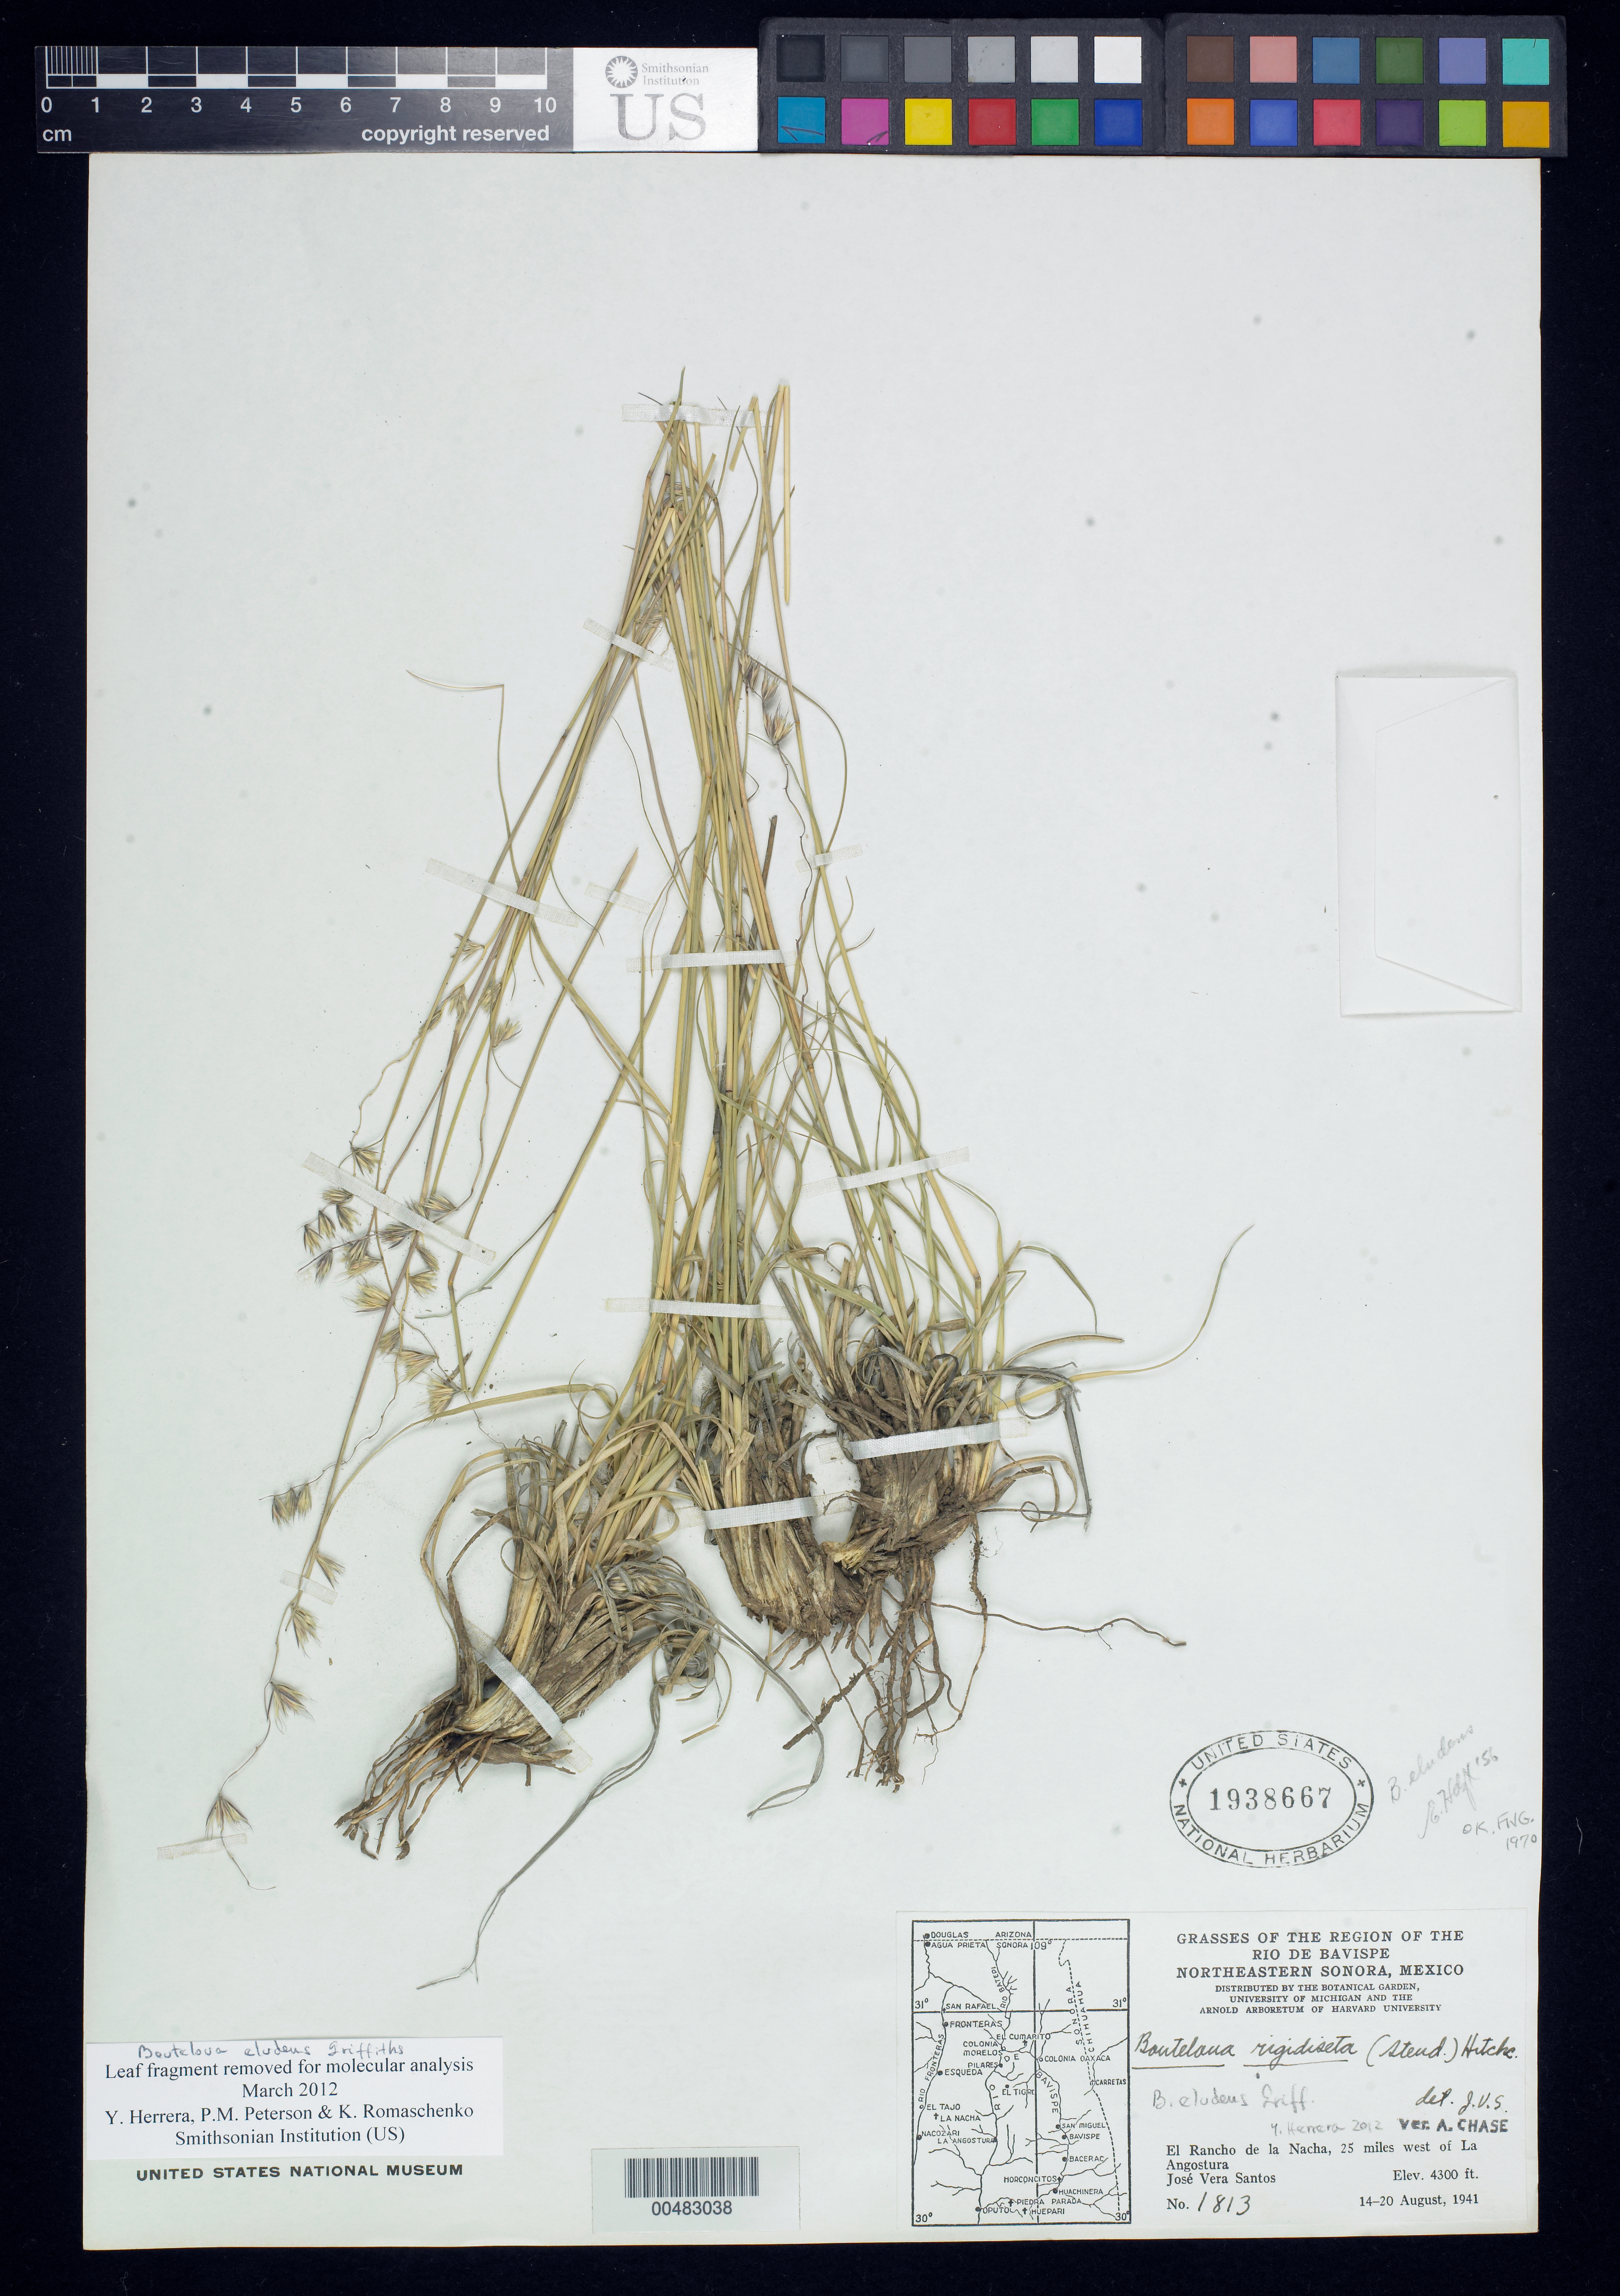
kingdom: Plantae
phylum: Tracheophyta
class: Liliopsida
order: Poales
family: Poaceae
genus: Bouteloua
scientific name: Bouteloua eludens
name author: Griffiths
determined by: Gould, F. W.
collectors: J. V. Santos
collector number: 1813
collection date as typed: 14 Aug 1941 to 20 Aug 1941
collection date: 1941-08-14/1941-08-20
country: Mexico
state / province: Sonora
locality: Region of the Rio de Bavispe, NE Sonora, El Rancho de la Nacha, 25 mi W of La Angostura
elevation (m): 1311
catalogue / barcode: US 1938667